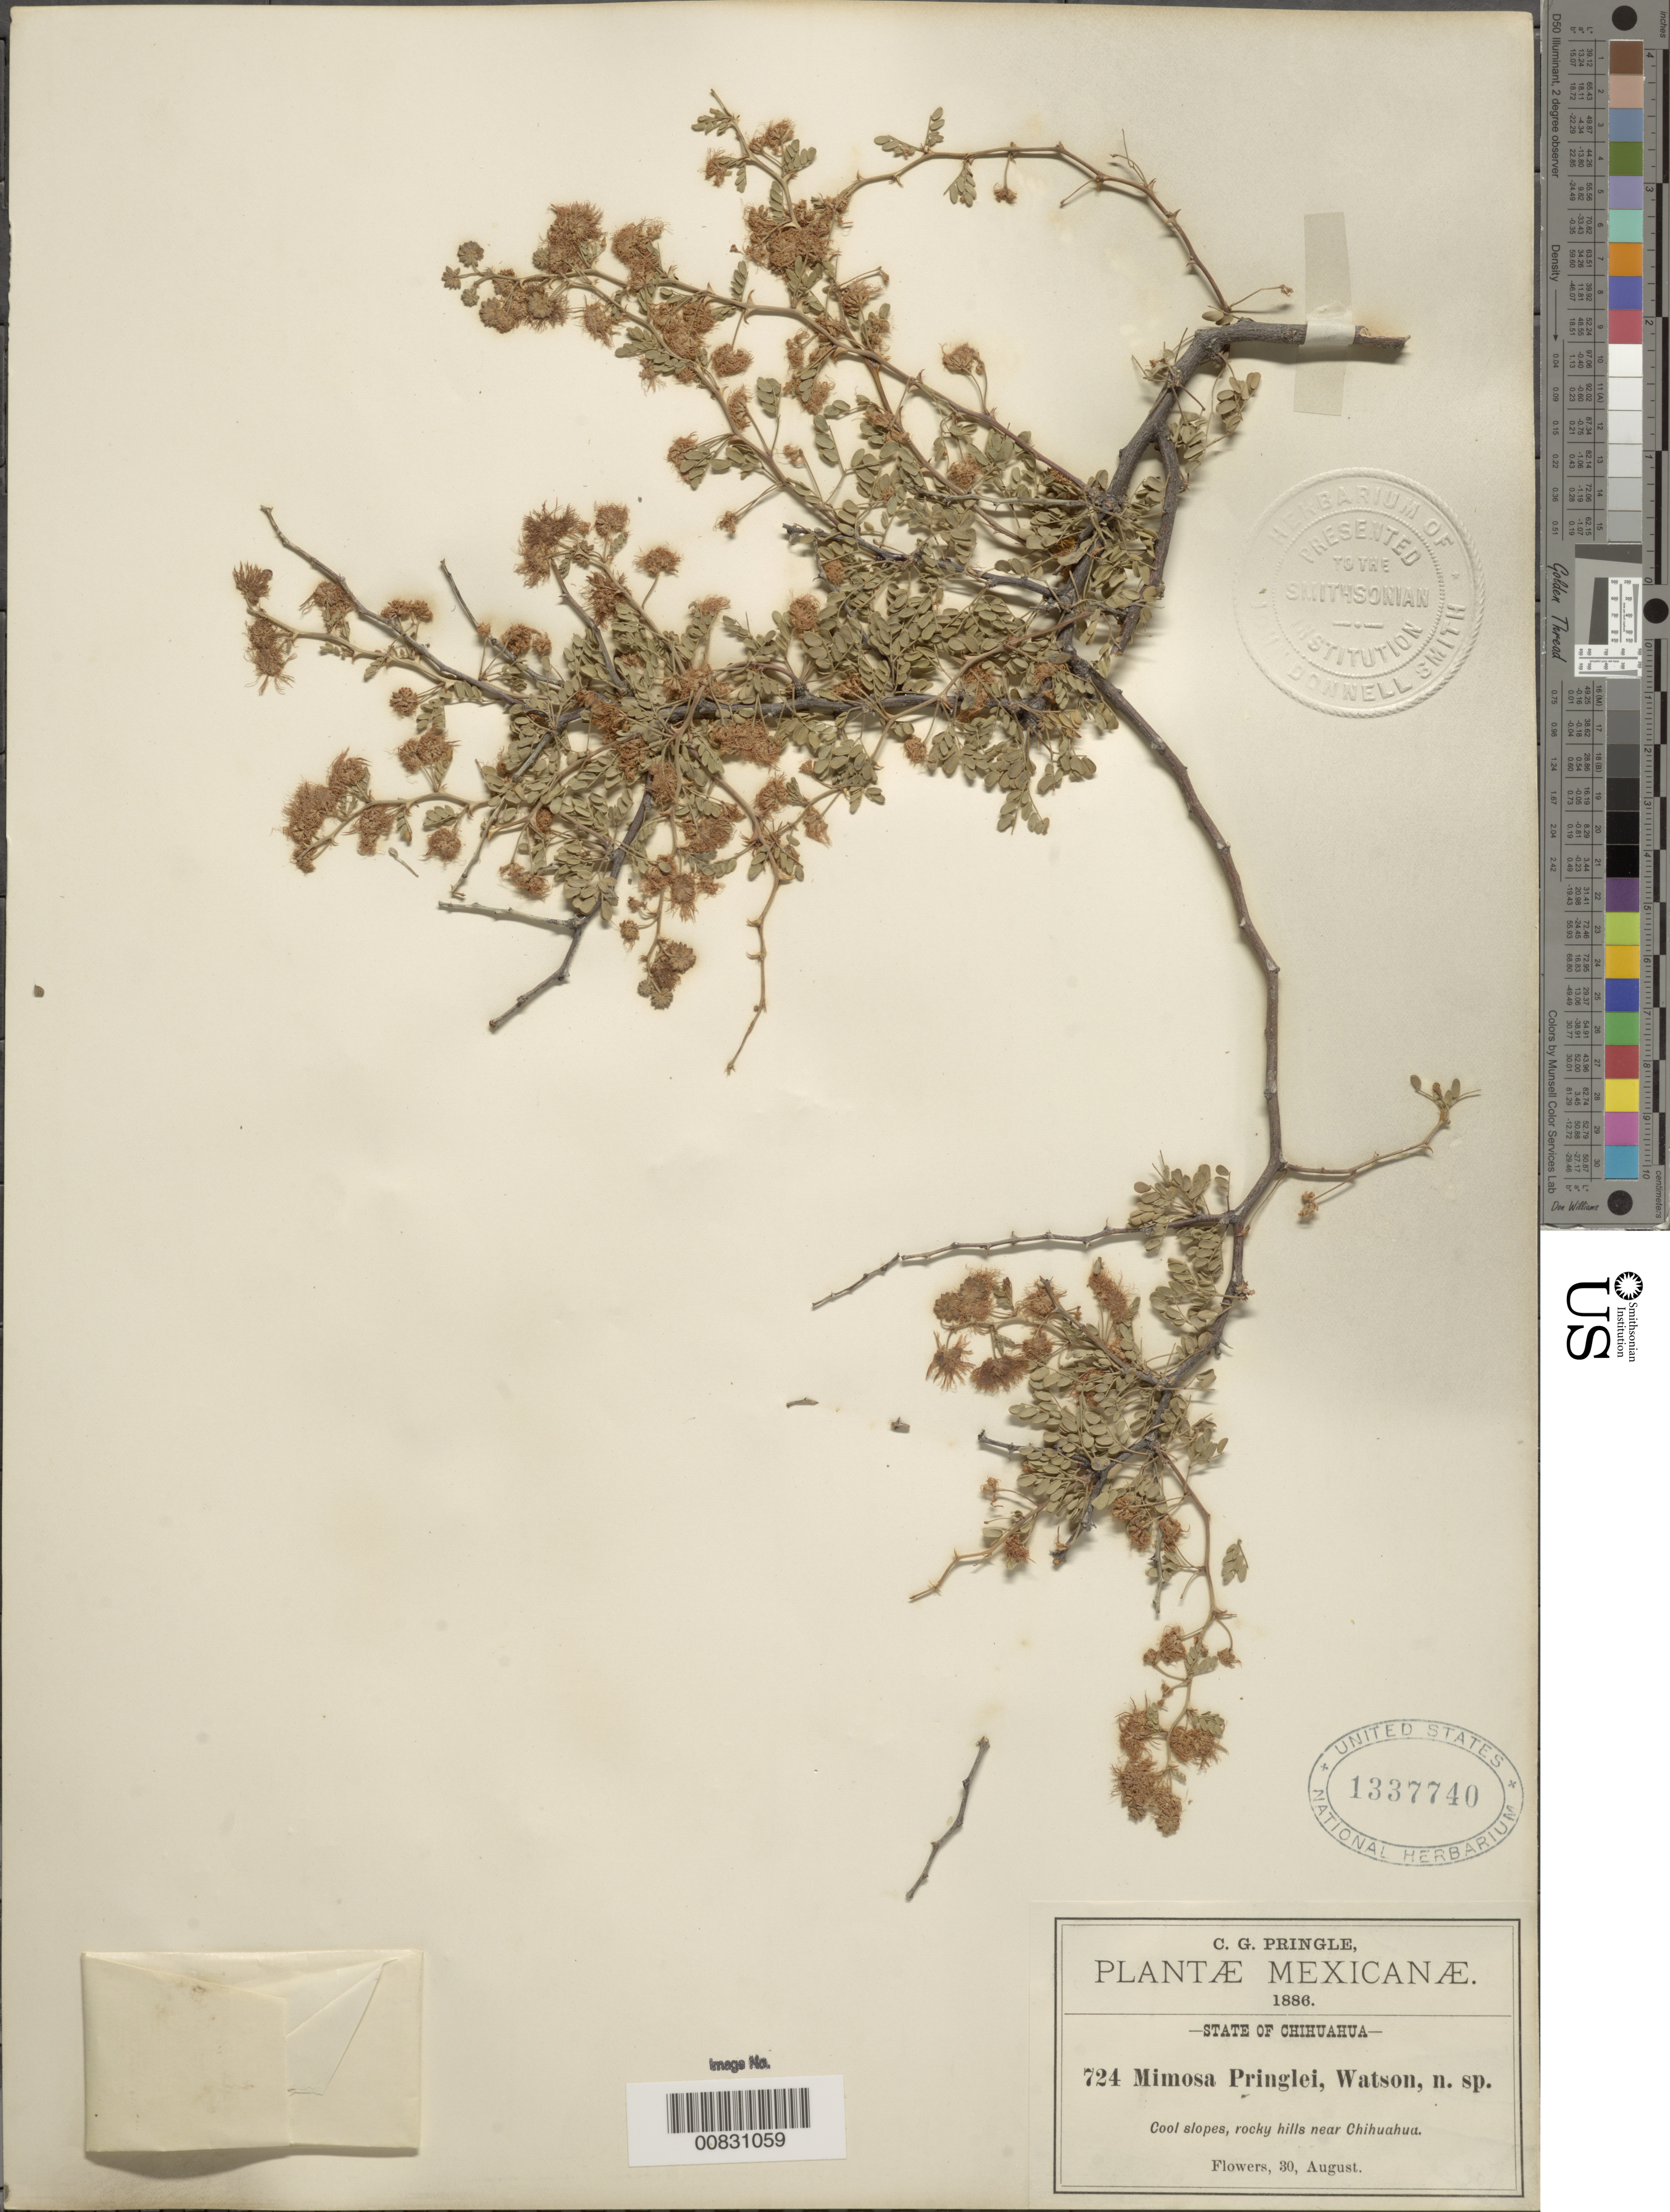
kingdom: Plantae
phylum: Tracheophyta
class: Magnoliopsida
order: Fabales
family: Fabaceae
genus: Mimosa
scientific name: Mimosa pringlei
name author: S. Watson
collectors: C. G. Pringle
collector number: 724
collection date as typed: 30 Aug 1886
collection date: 1886-08-30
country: Mexico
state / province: Chihuahua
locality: Cool slopes, rocky hills near Chihuahua.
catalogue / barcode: US 1337740